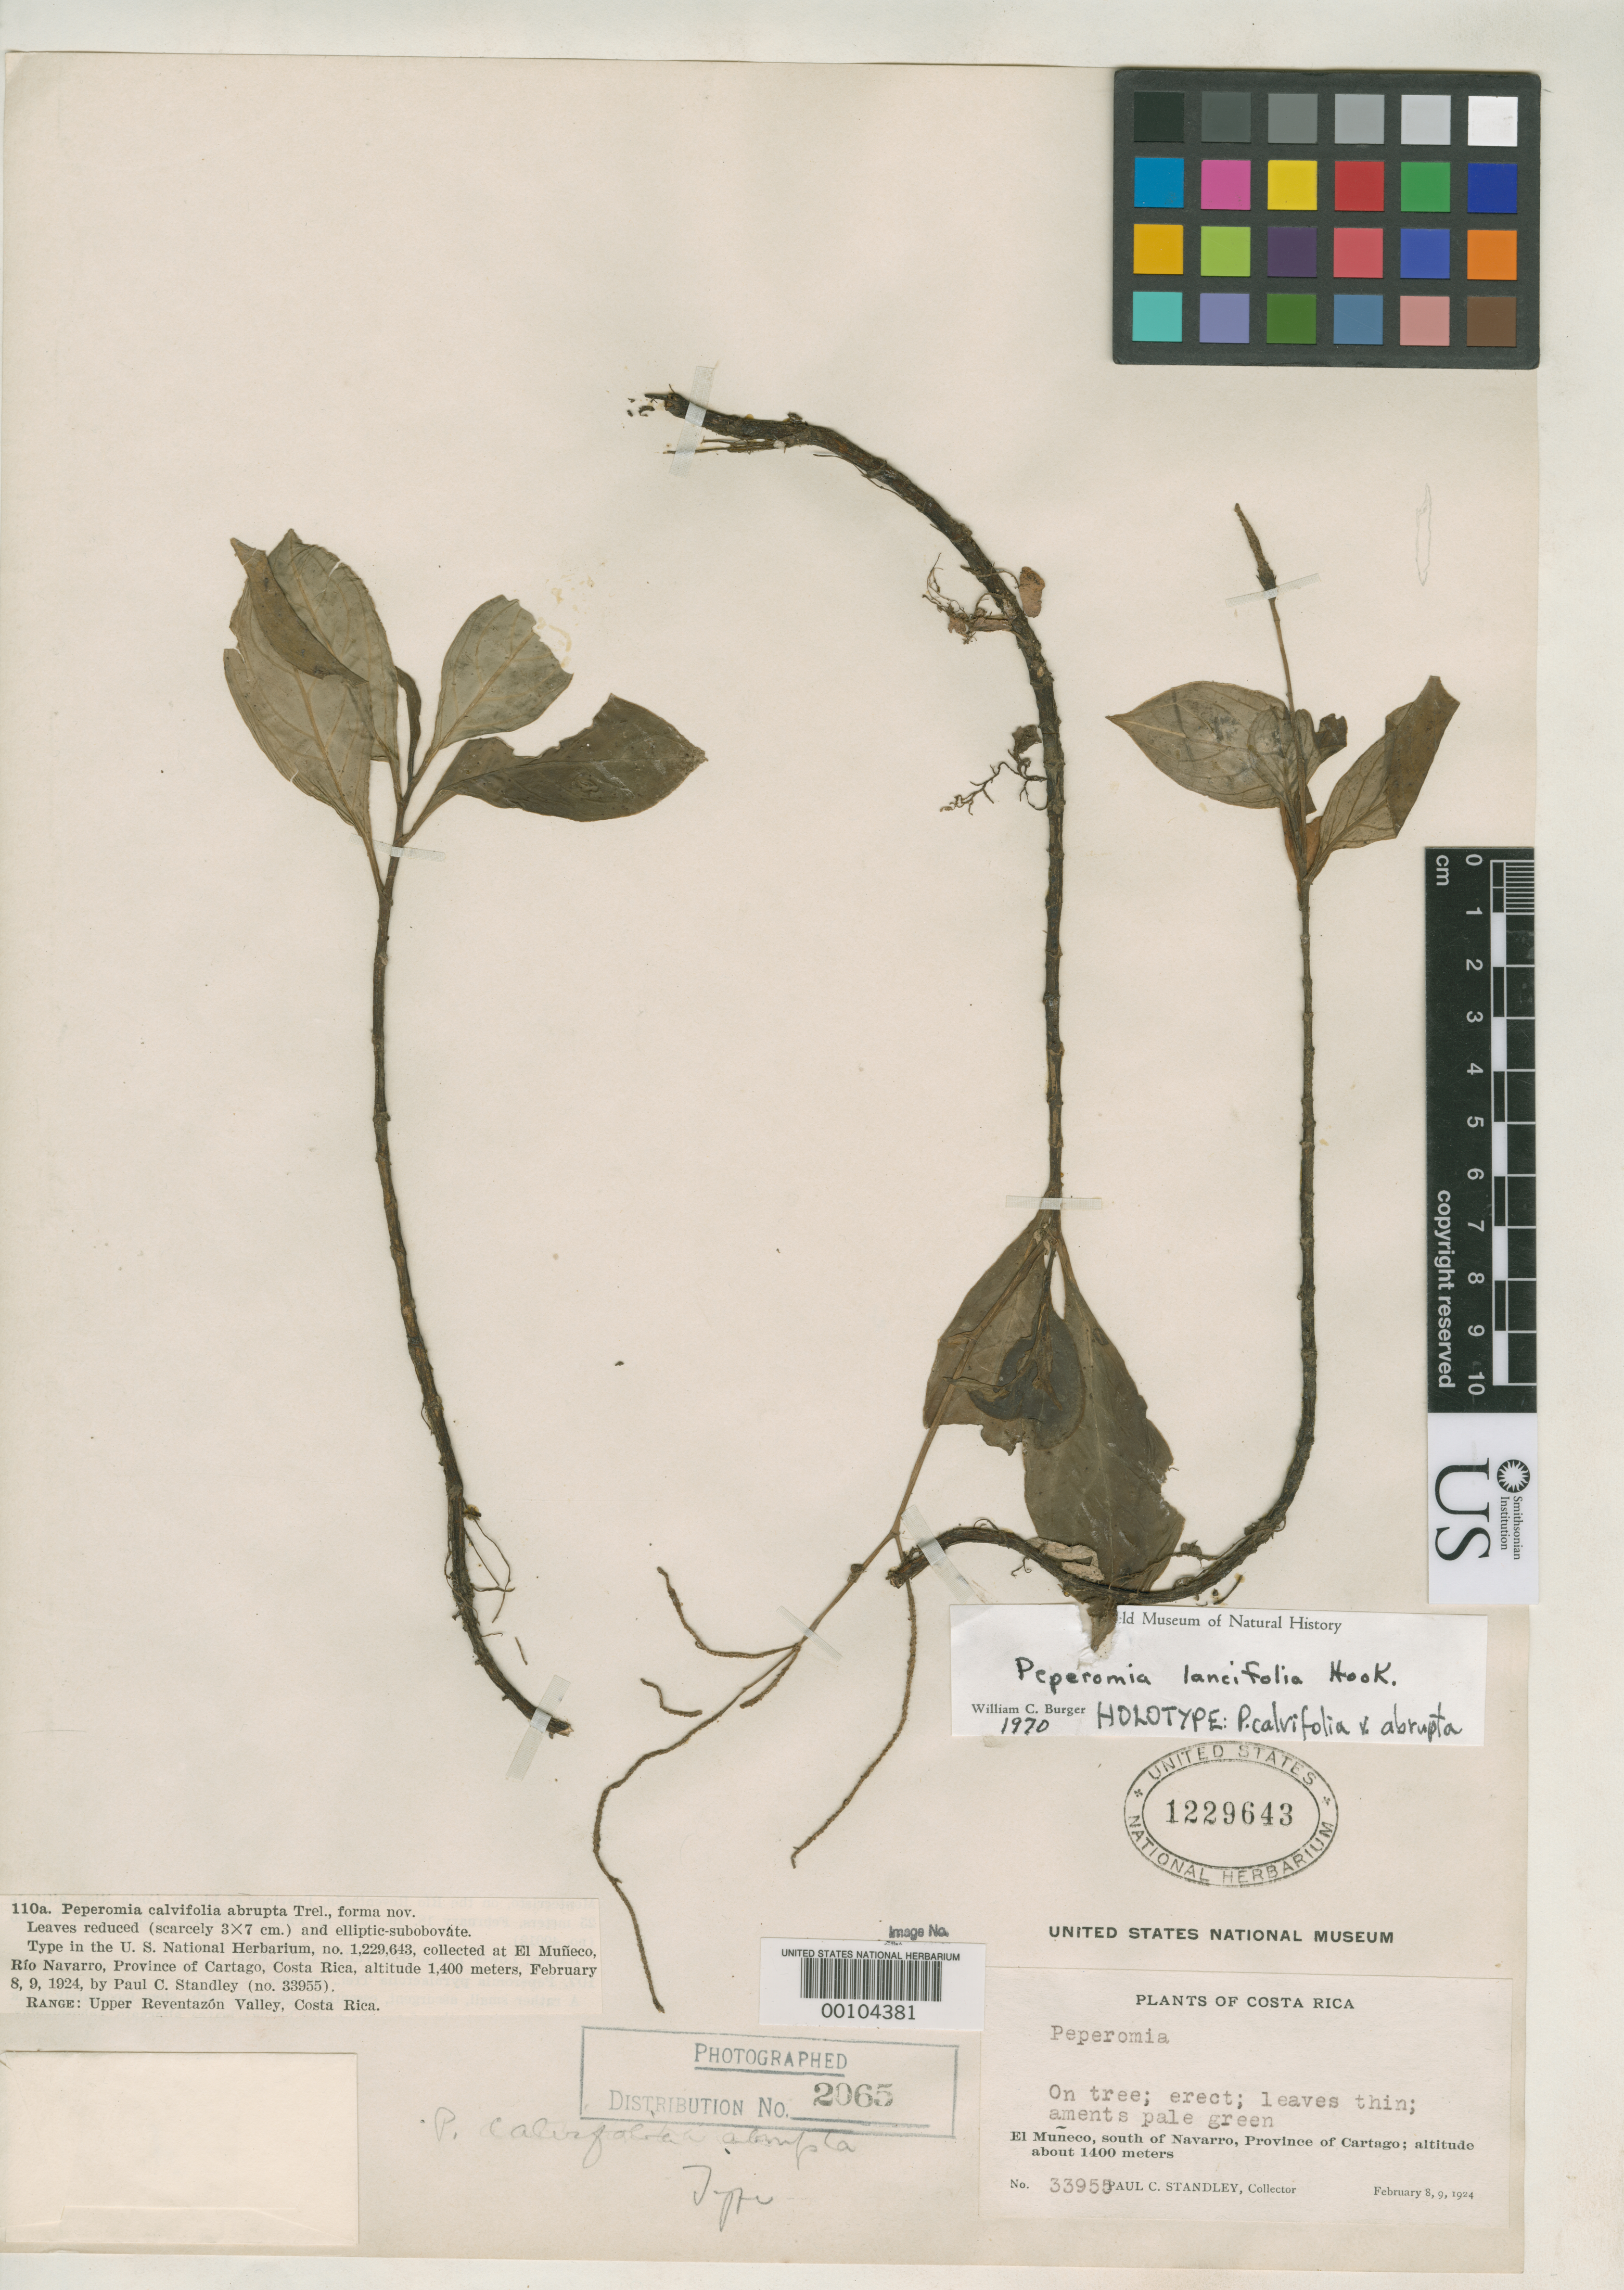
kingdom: Plantae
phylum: Tracheophyta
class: Magnoliopsida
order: Piperales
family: Piperaceae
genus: Peperomia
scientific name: Peperomia calvifolia f. abrupta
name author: Trel.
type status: Holotype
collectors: P. C. Standley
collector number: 33955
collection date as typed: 08 Feb 1924 to 09 Feb 1924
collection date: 1924-02-08/1924-02-09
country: Costa Rica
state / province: Cartago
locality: El Muneco, S of Navaro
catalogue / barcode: US 1229643